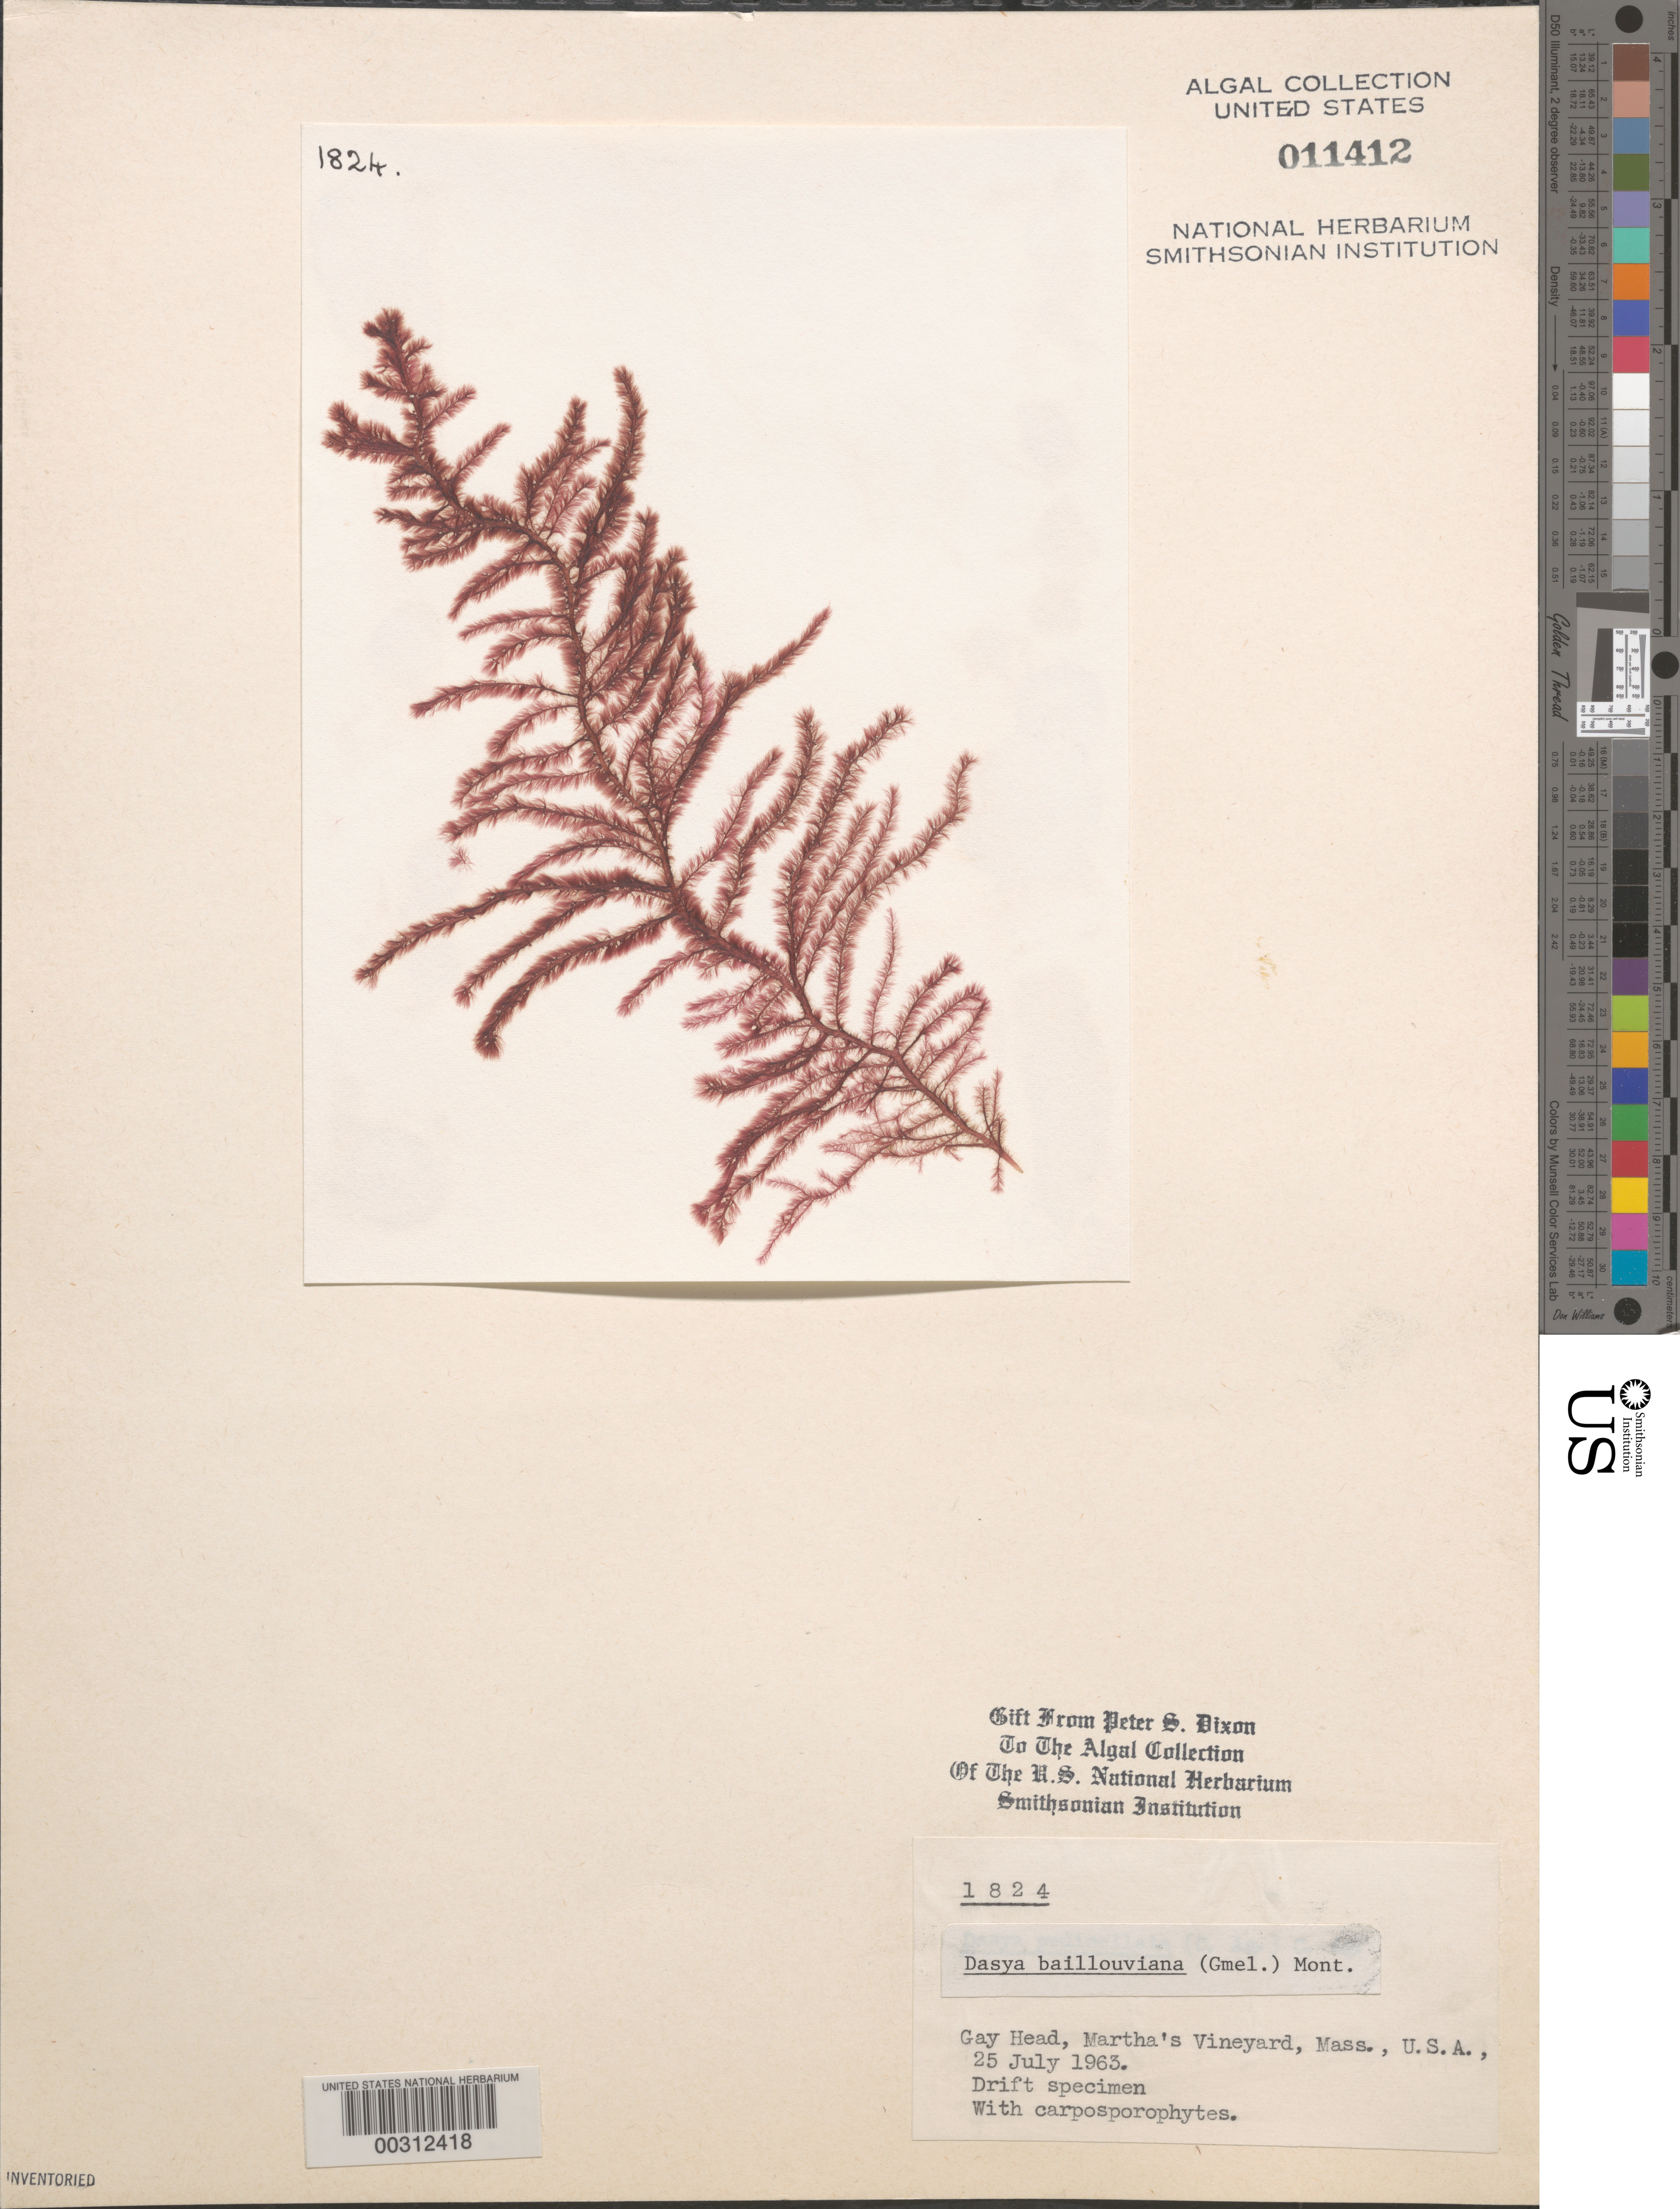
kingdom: Plantae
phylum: Rhodophyta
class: Florideophyceae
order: Ceramiales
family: Dasyaceae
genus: Dasya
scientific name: Dasya pedicellata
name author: (C. Agardh) C. Agardh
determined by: Algae name updating Project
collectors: P. S. Dixon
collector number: PSD 1824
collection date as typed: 25 Jul 1963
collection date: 1963-07-25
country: United States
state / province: Massachusetts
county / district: Dukes County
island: Martha's Vineyard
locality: Gay Head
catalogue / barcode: US 11412